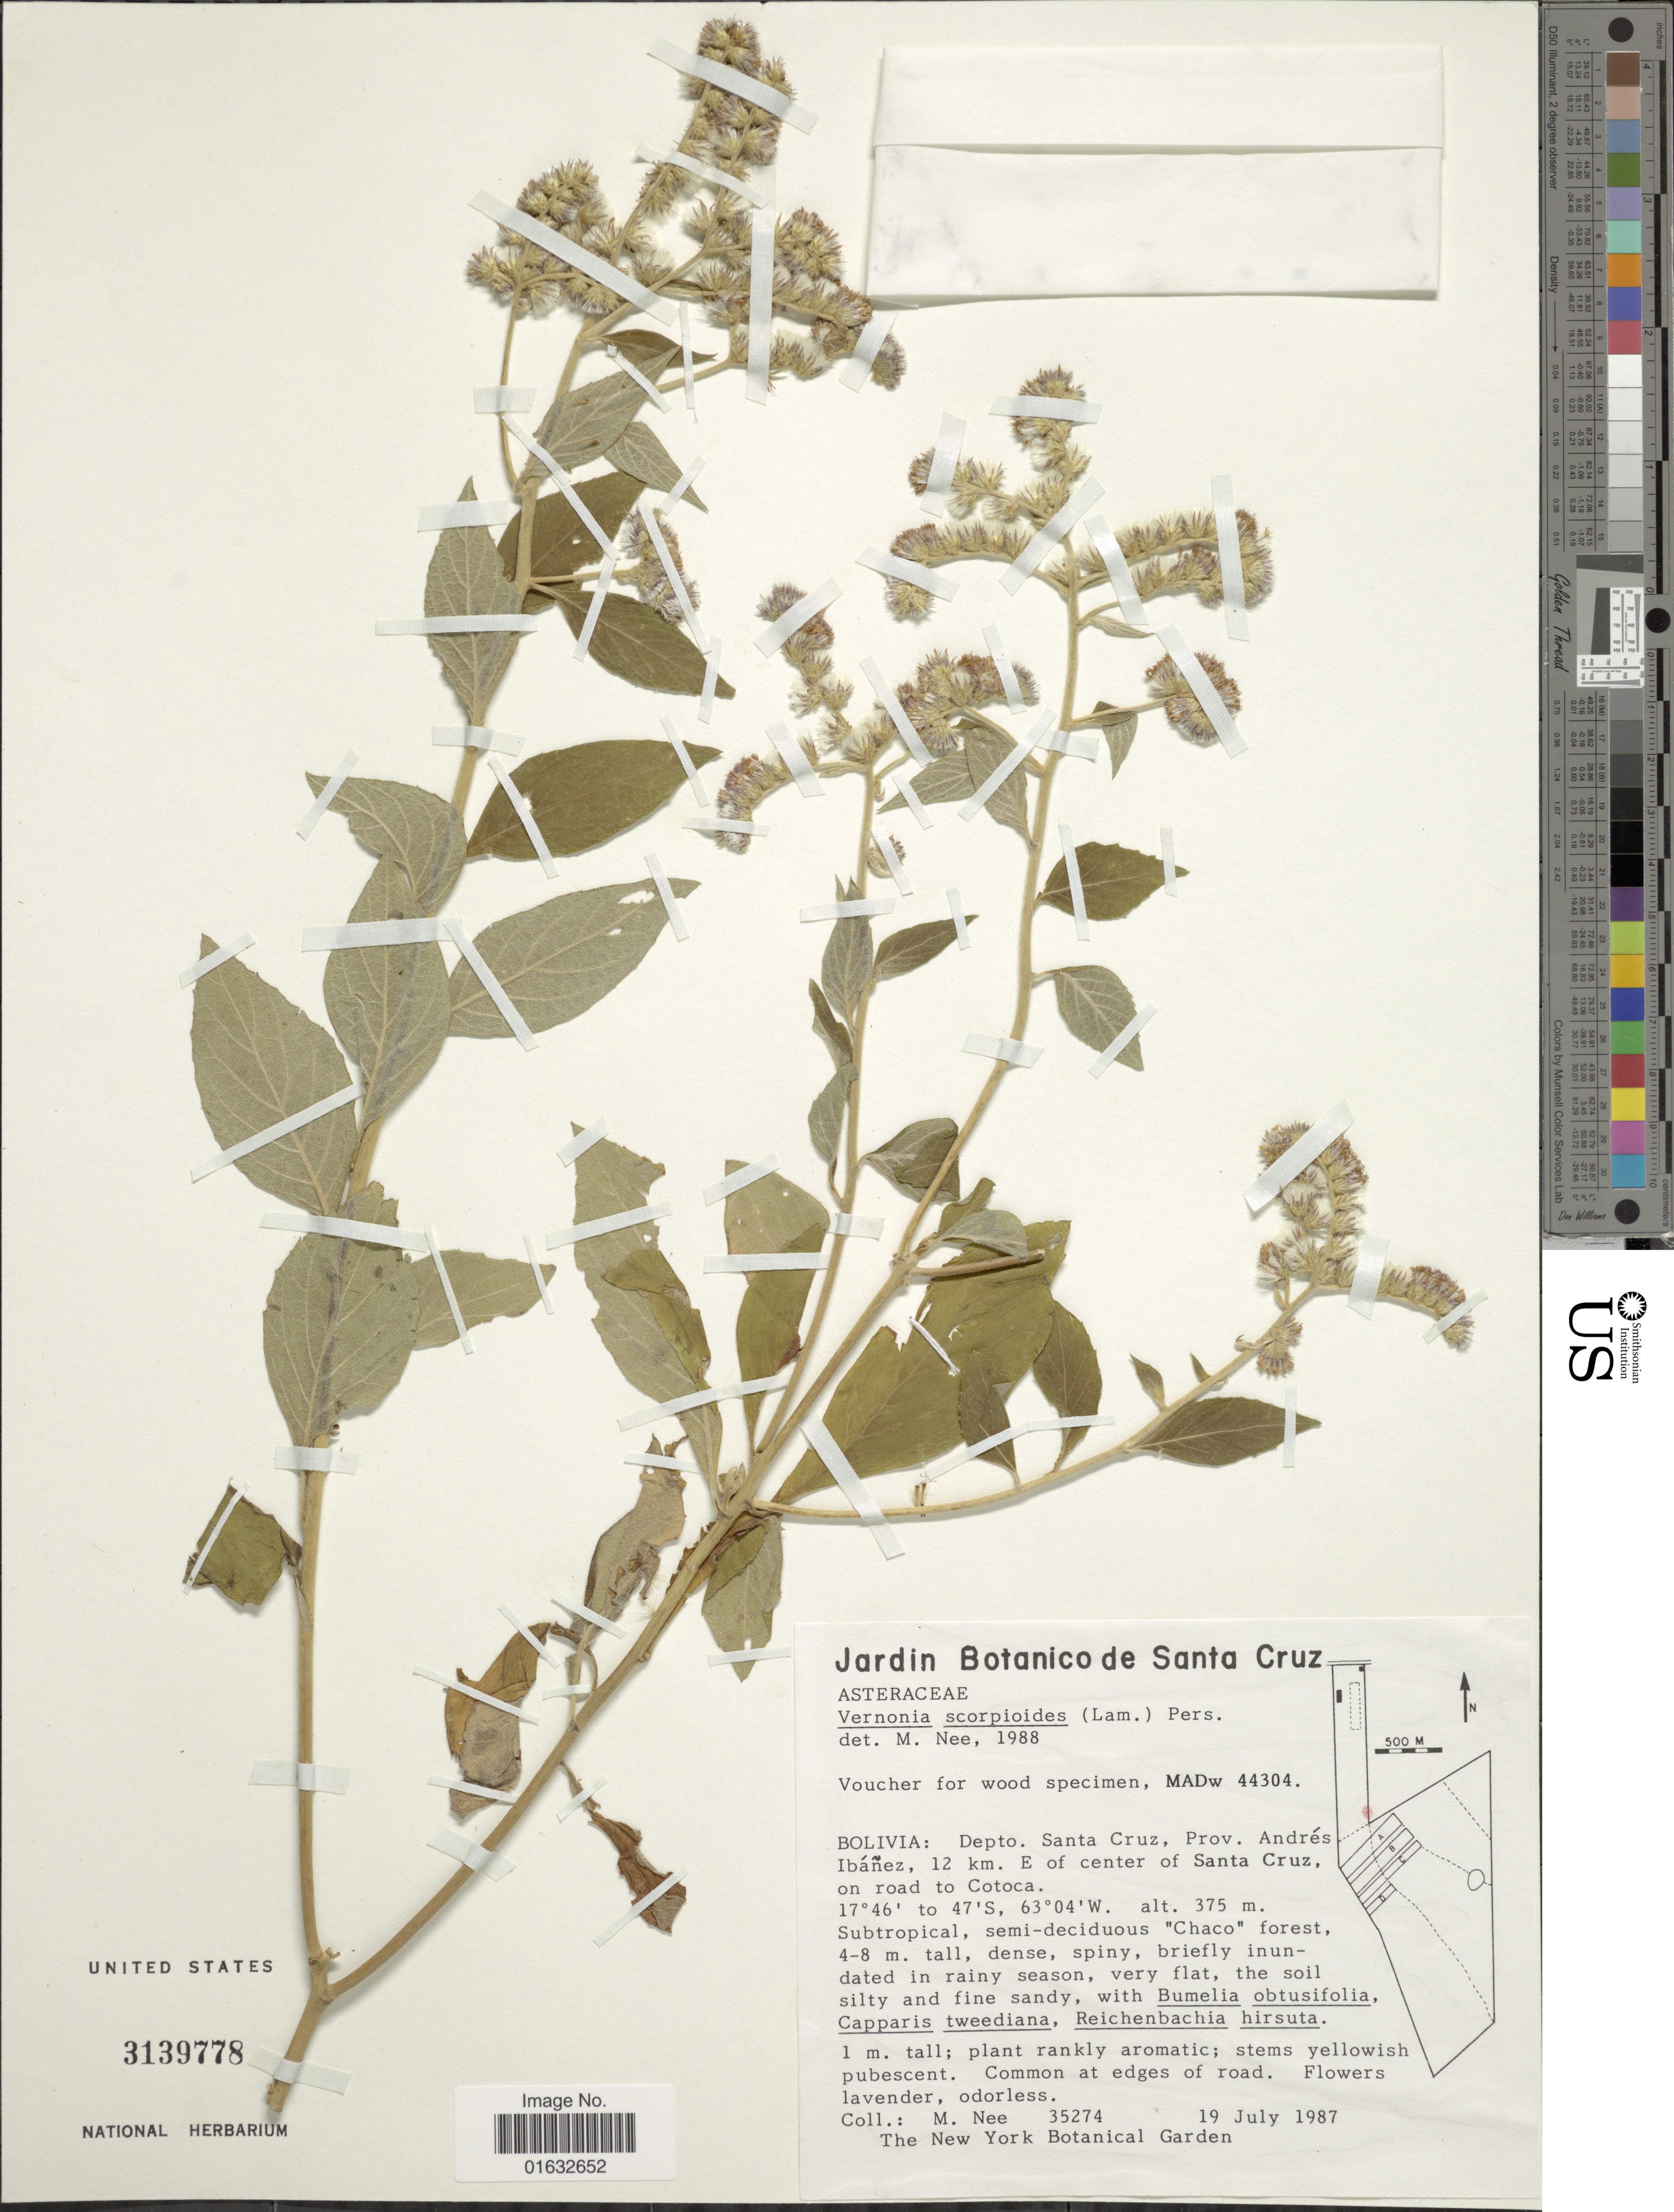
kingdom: Plantae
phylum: Tracheophyta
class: Magnoliopsida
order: Asterales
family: Asteraceae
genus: Cyrtocymura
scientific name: Cyrtocymura scorpioides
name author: (Lam.) H. Rob.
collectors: M. Nee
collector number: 35274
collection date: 1987-07-19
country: Bolivia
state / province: Santa Cruz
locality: Prov. Andres Ibanez, 12 km. E of center of Santa Cruz, on road to Cotoca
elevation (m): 375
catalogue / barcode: US 3139778